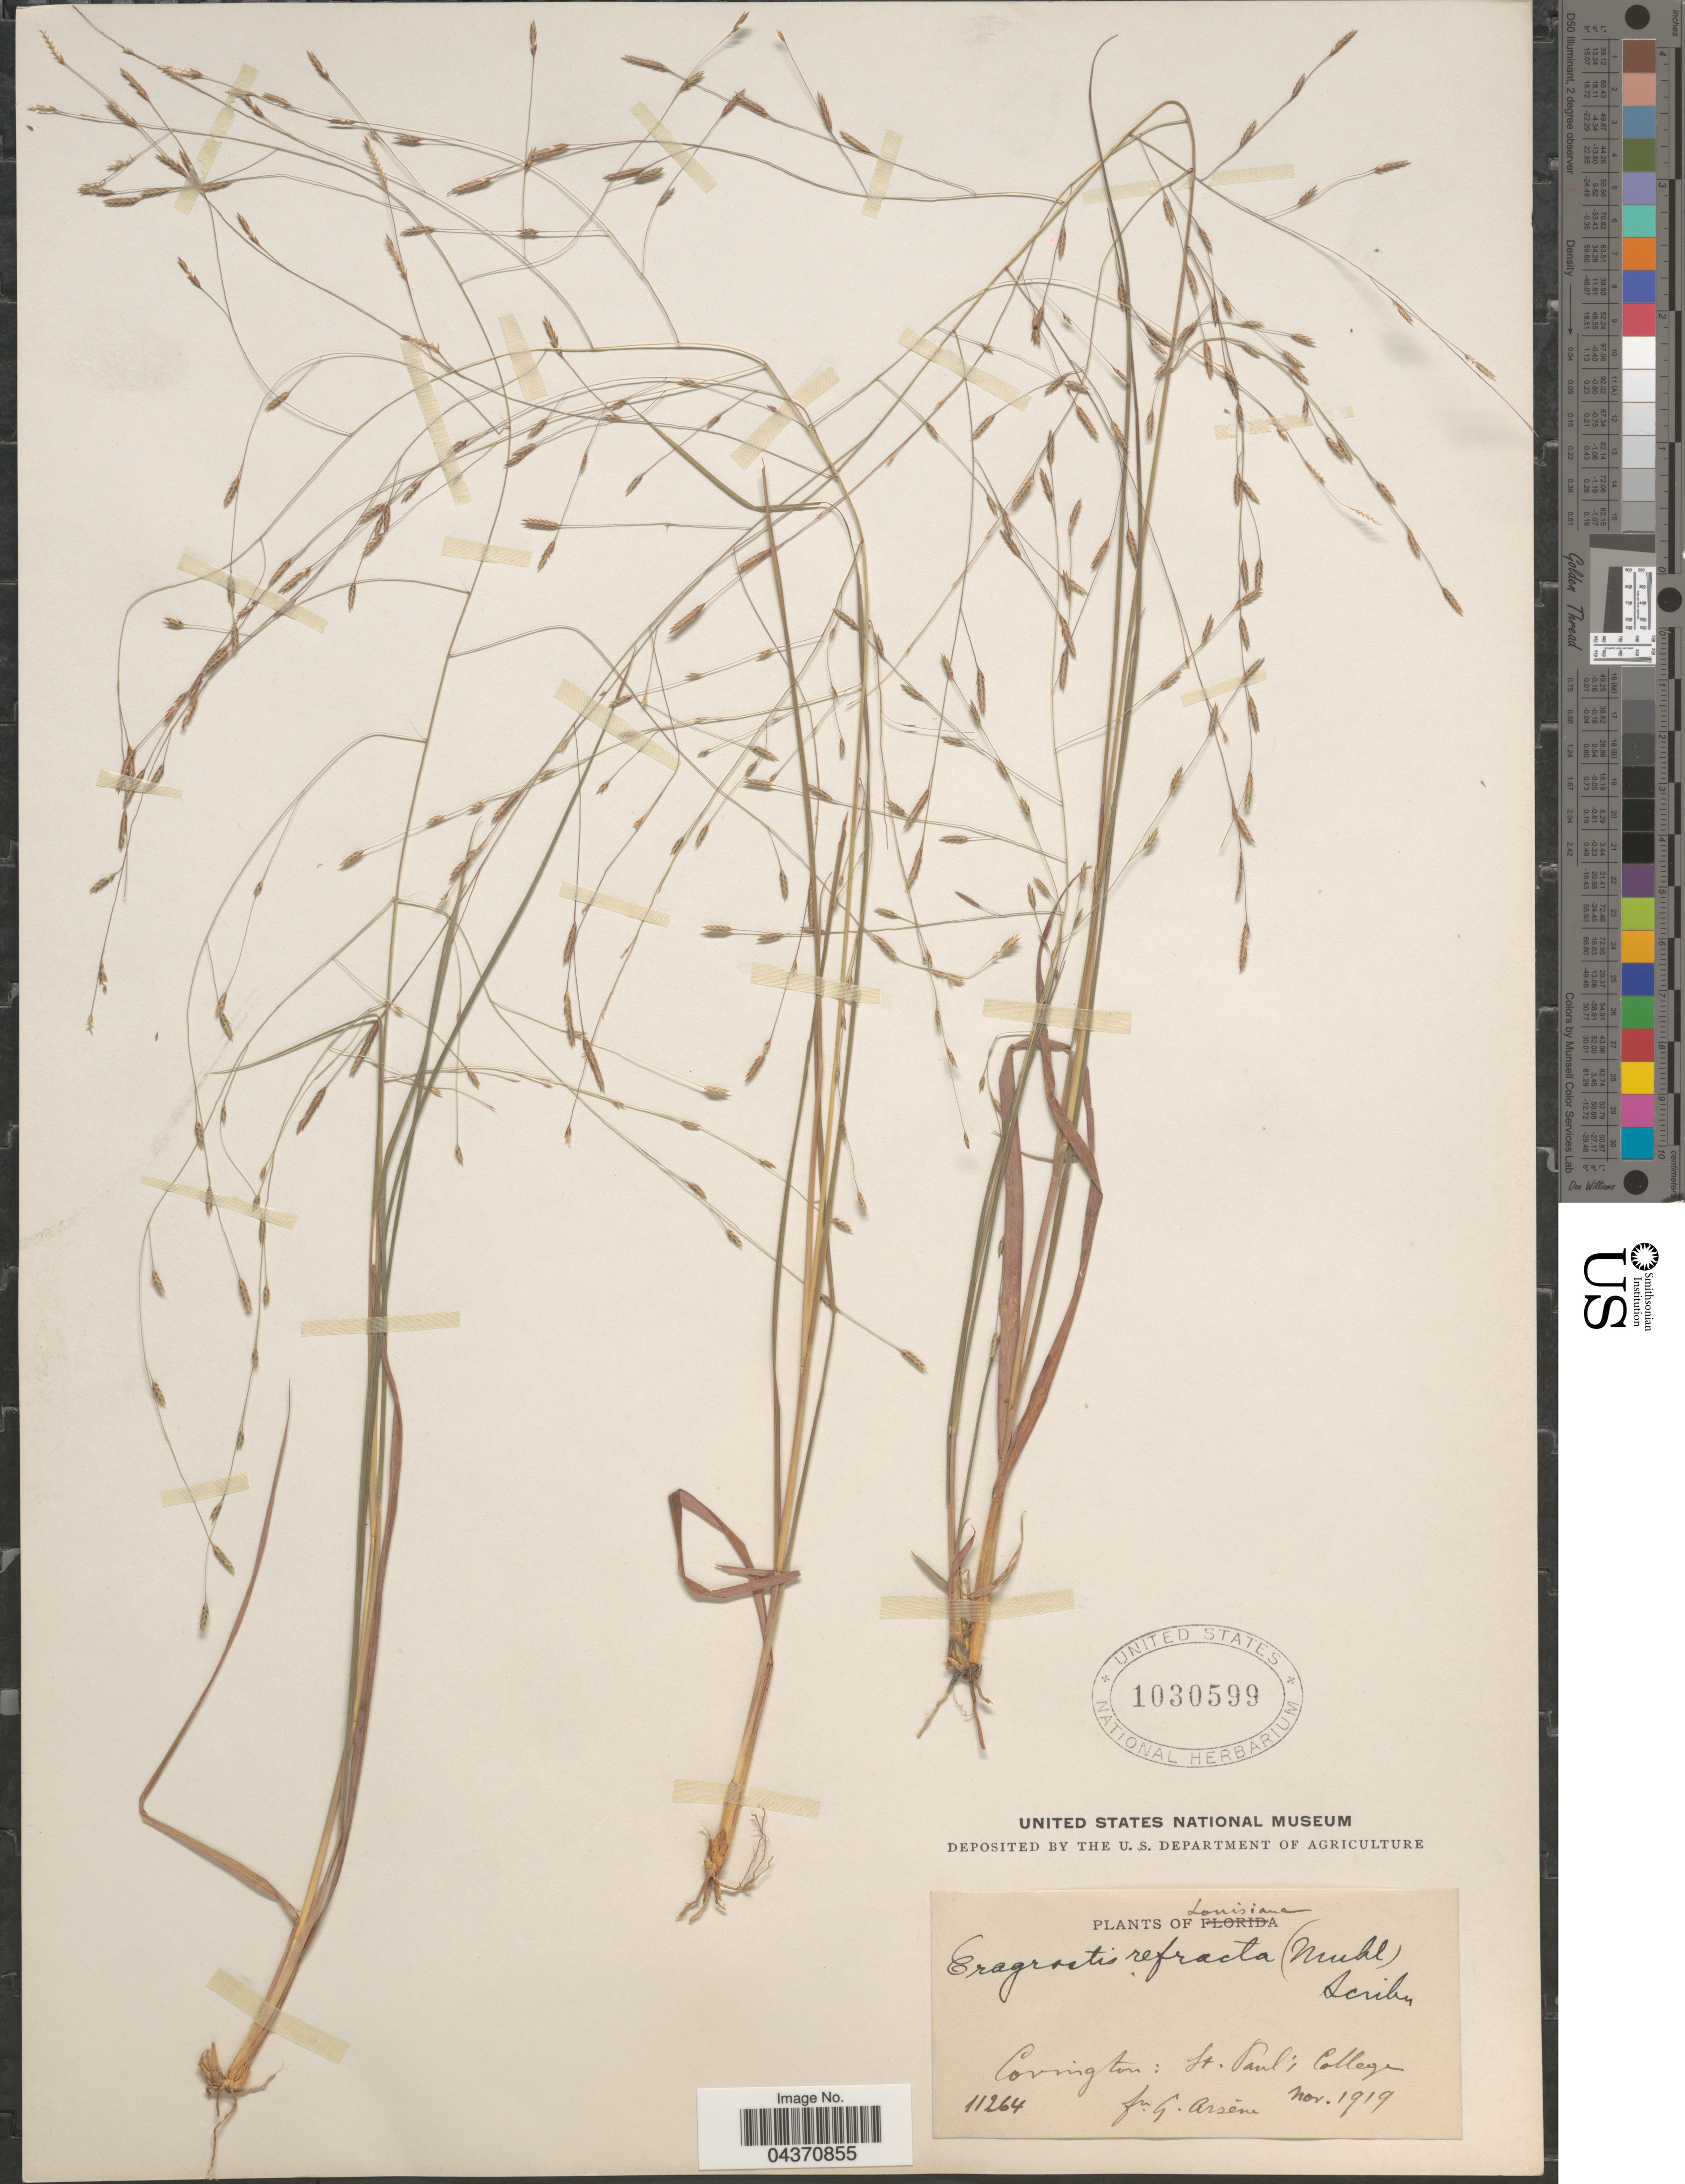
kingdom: Plantae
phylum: Tracheophyta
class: Liliopsida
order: Poales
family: Poaceae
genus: Eragrostis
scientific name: Eragrostis refracta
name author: (Muhl.) Scribn.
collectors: Bro. G. Arsène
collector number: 11264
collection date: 1919-11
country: United States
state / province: Louisiana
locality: Covington : St. Paul's College.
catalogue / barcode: US 1030599